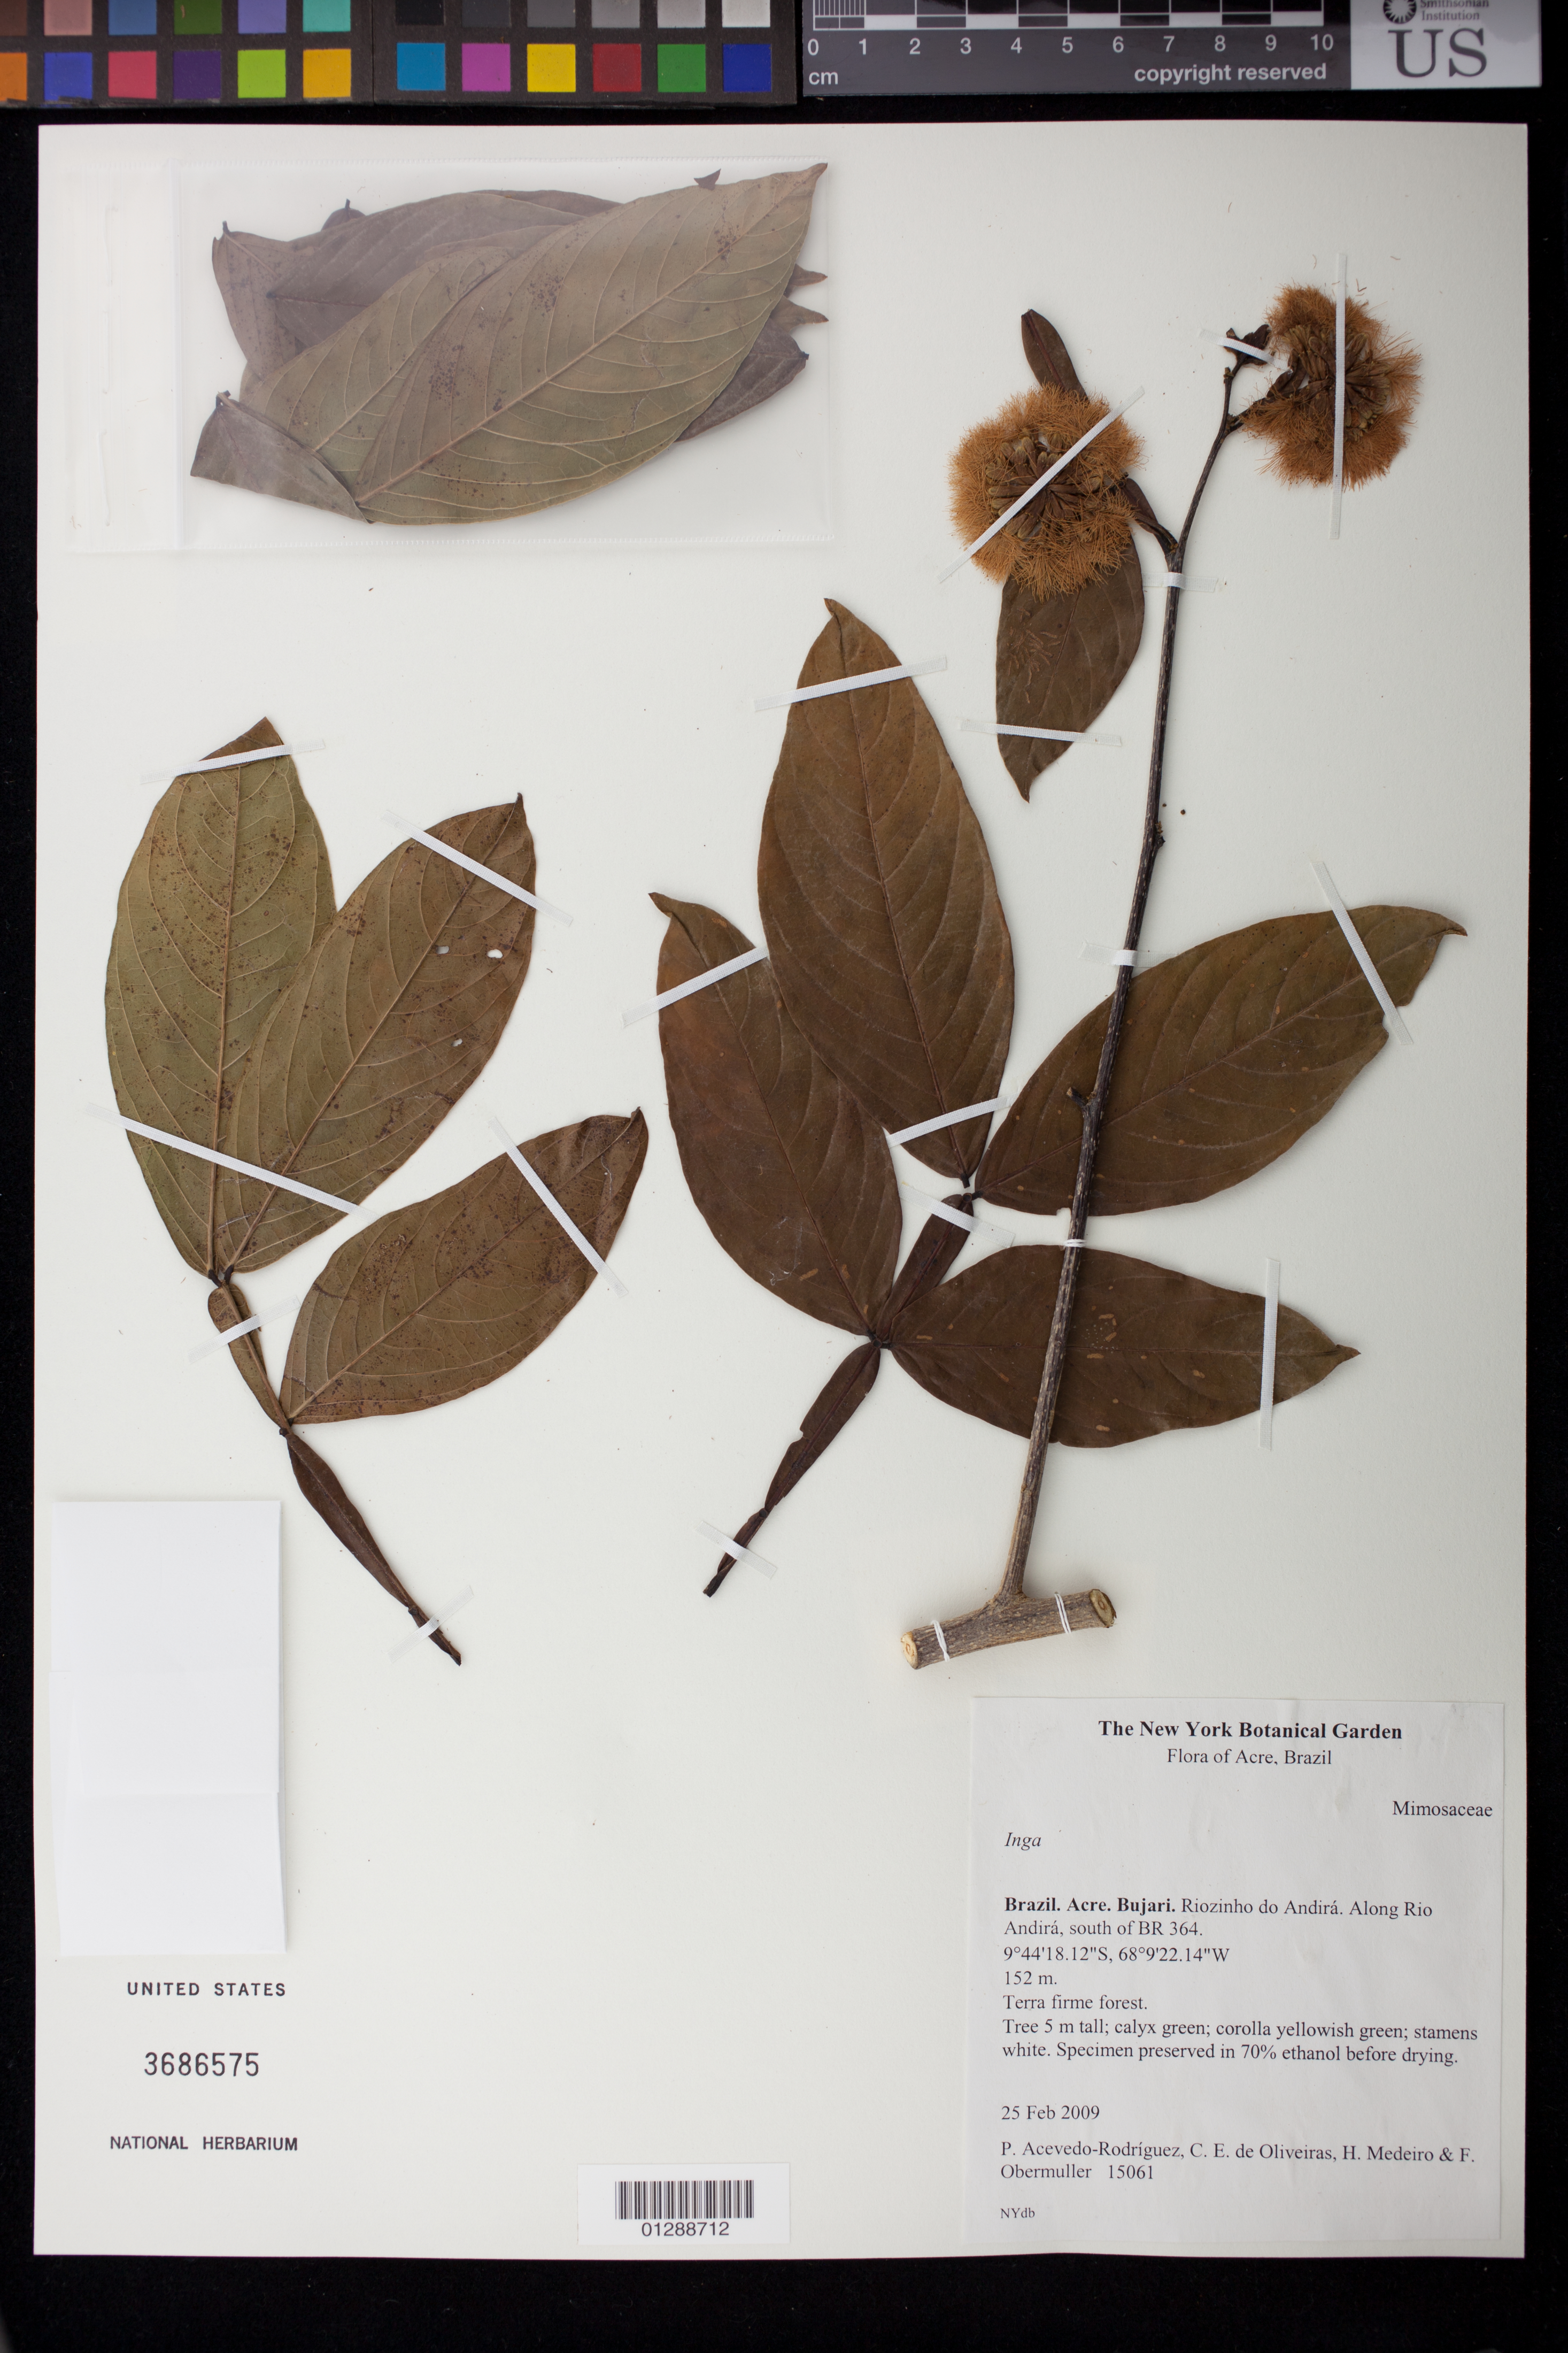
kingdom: Plantae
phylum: Tracheophyta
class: Magnoliopsida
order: Fabales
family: Fabaceae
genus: Inga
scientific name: Inga sp.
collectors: P. Acevedo-Rodr., C. E. de Oliveiras, H. Medeiro & F. A. Obermuller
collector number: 15061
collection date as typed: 25 Feb 2009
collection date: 2009-02-25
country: Brazil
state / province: Acre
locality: Acre; Muncipio Bujarí, Riocinho Anjira. Along Rio Anjira, south of BR 364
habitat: Terra firme forest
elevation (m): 152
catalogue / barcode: US 3686575